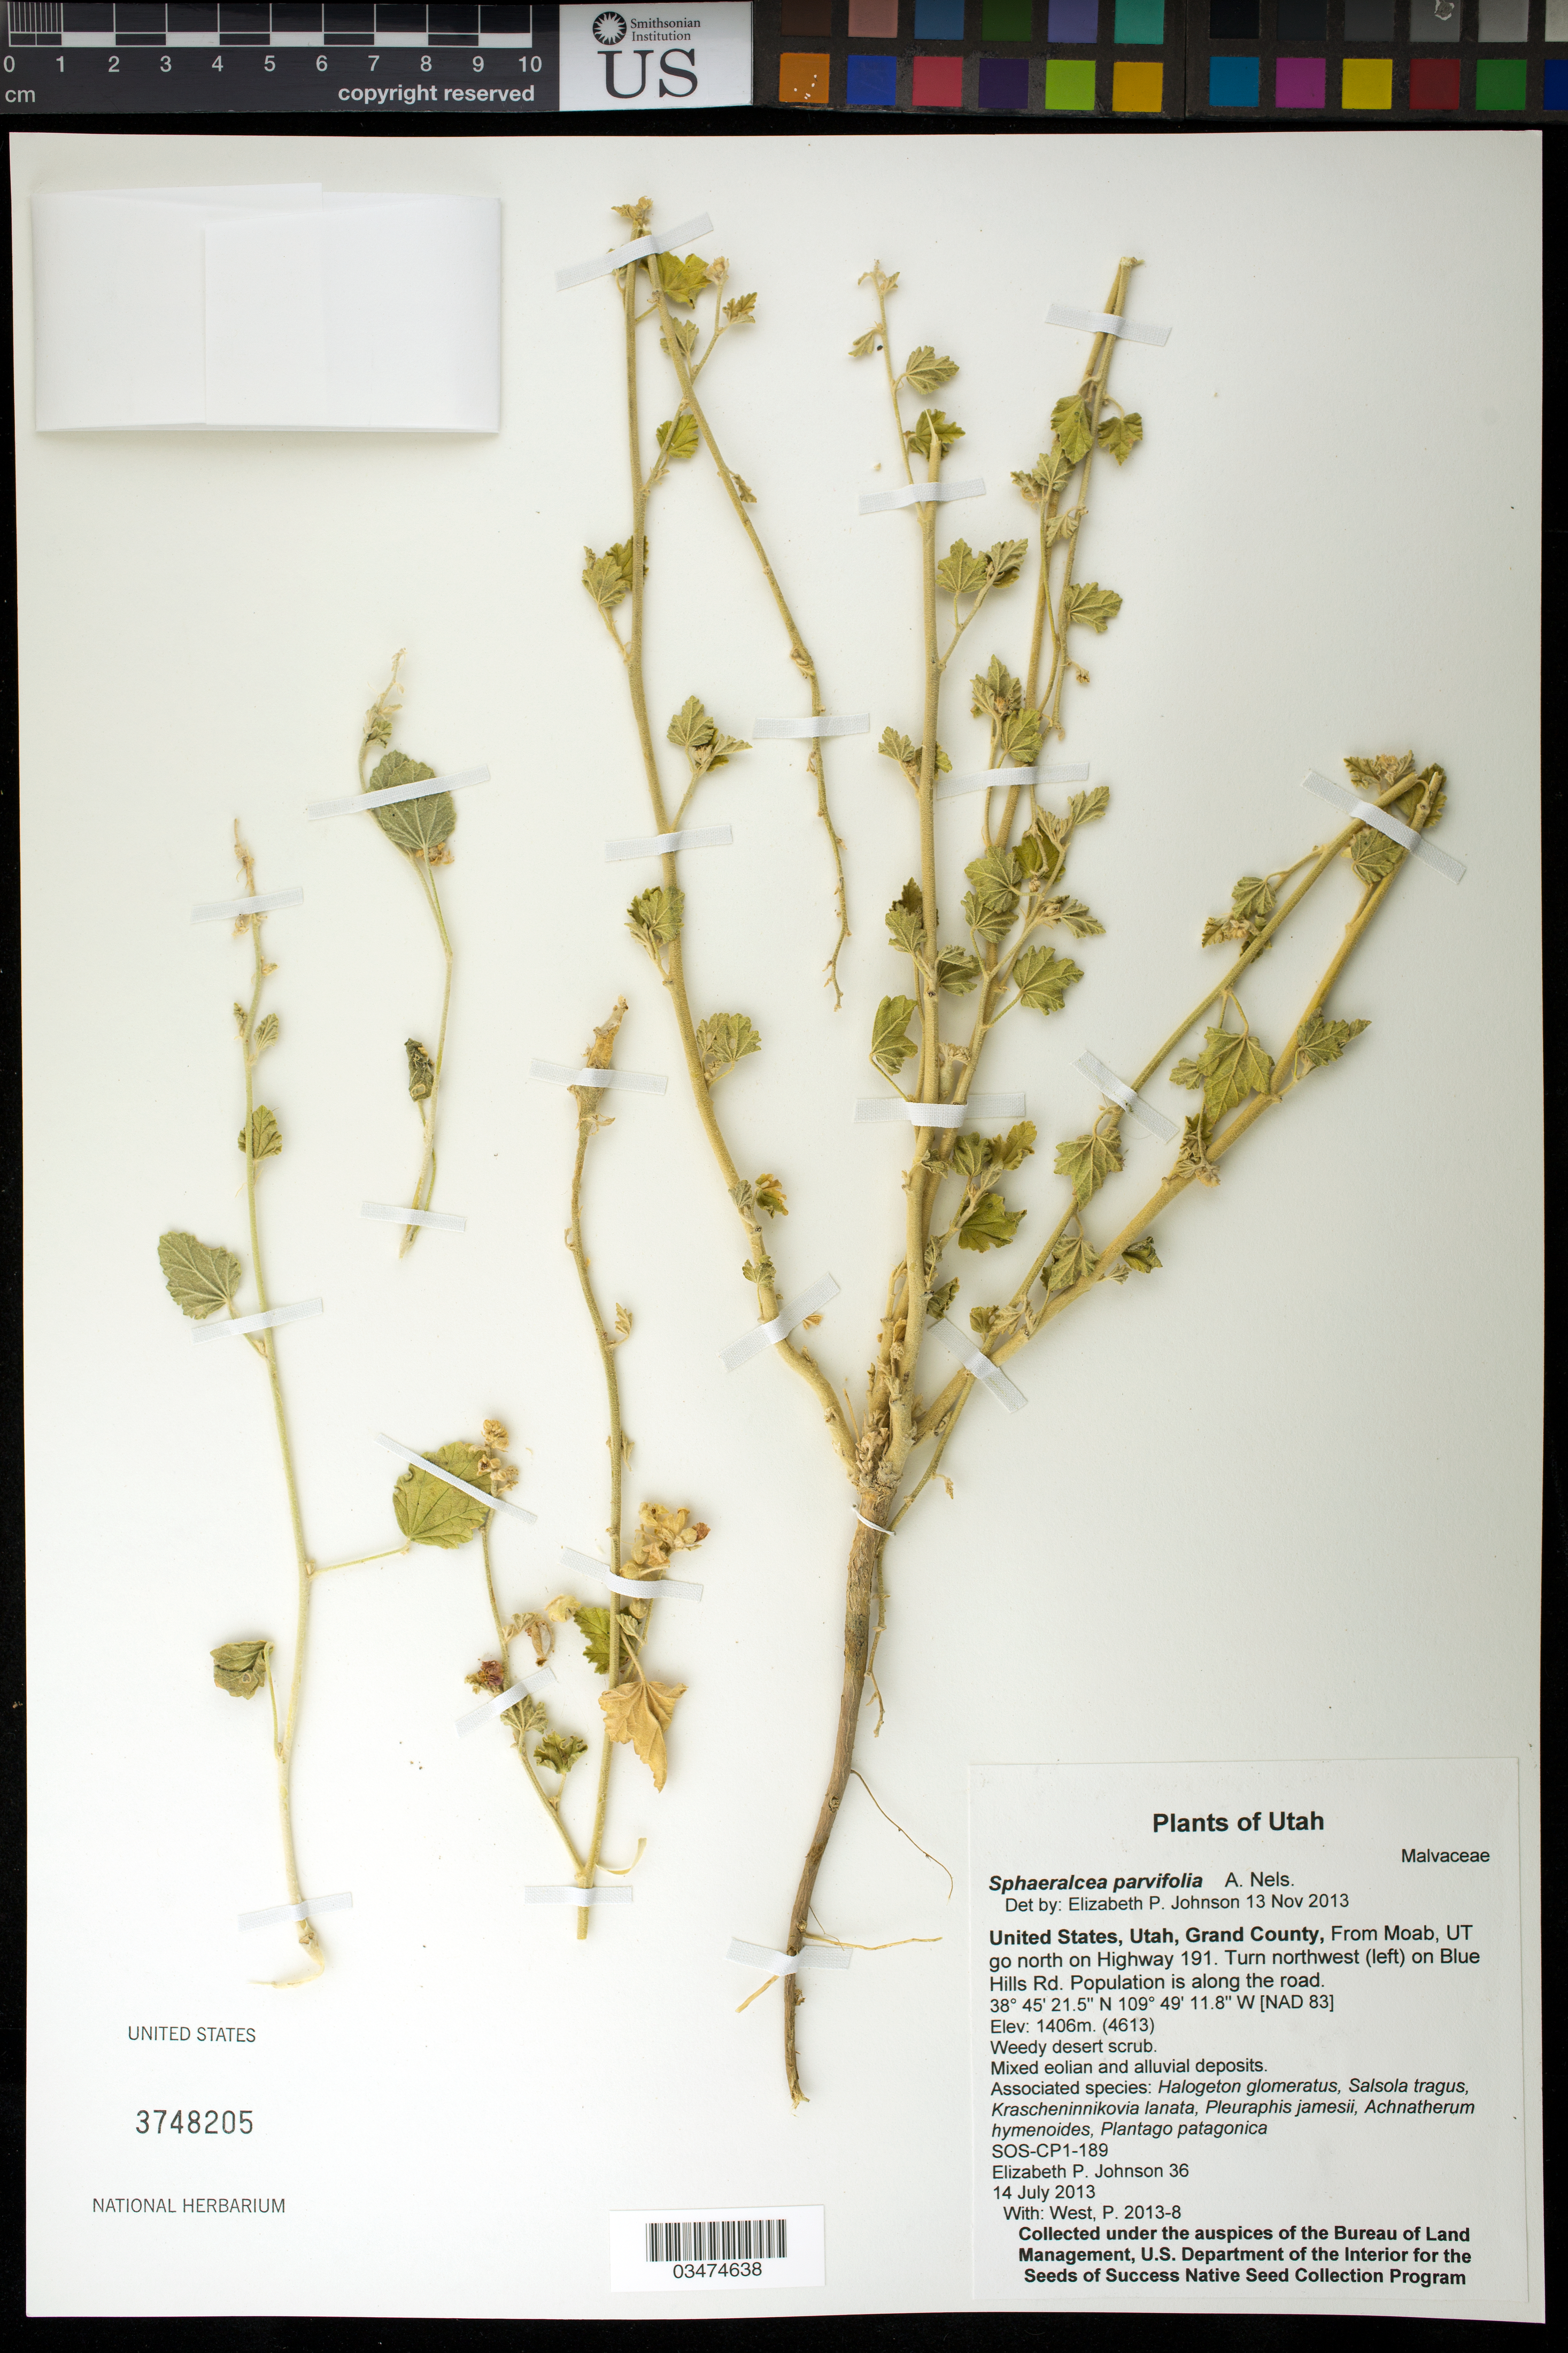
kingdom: Plantae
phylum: Tracheophyta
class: Magnoliopsida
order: Malvales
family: Malvaceae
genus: Sphaeralcea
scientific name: Sphaeralcea parvifolia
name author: A. Nelson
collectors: E. P. Johnson & P. West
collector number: SOS-CP1-189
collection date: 2013-07-14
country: United States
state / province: Utah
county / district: Grand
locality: Along Blue Hills Rd.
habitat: Weedy desert scrub. Mixed eolian and alluvial deposits.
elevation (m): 1406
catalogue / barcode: US 3748205